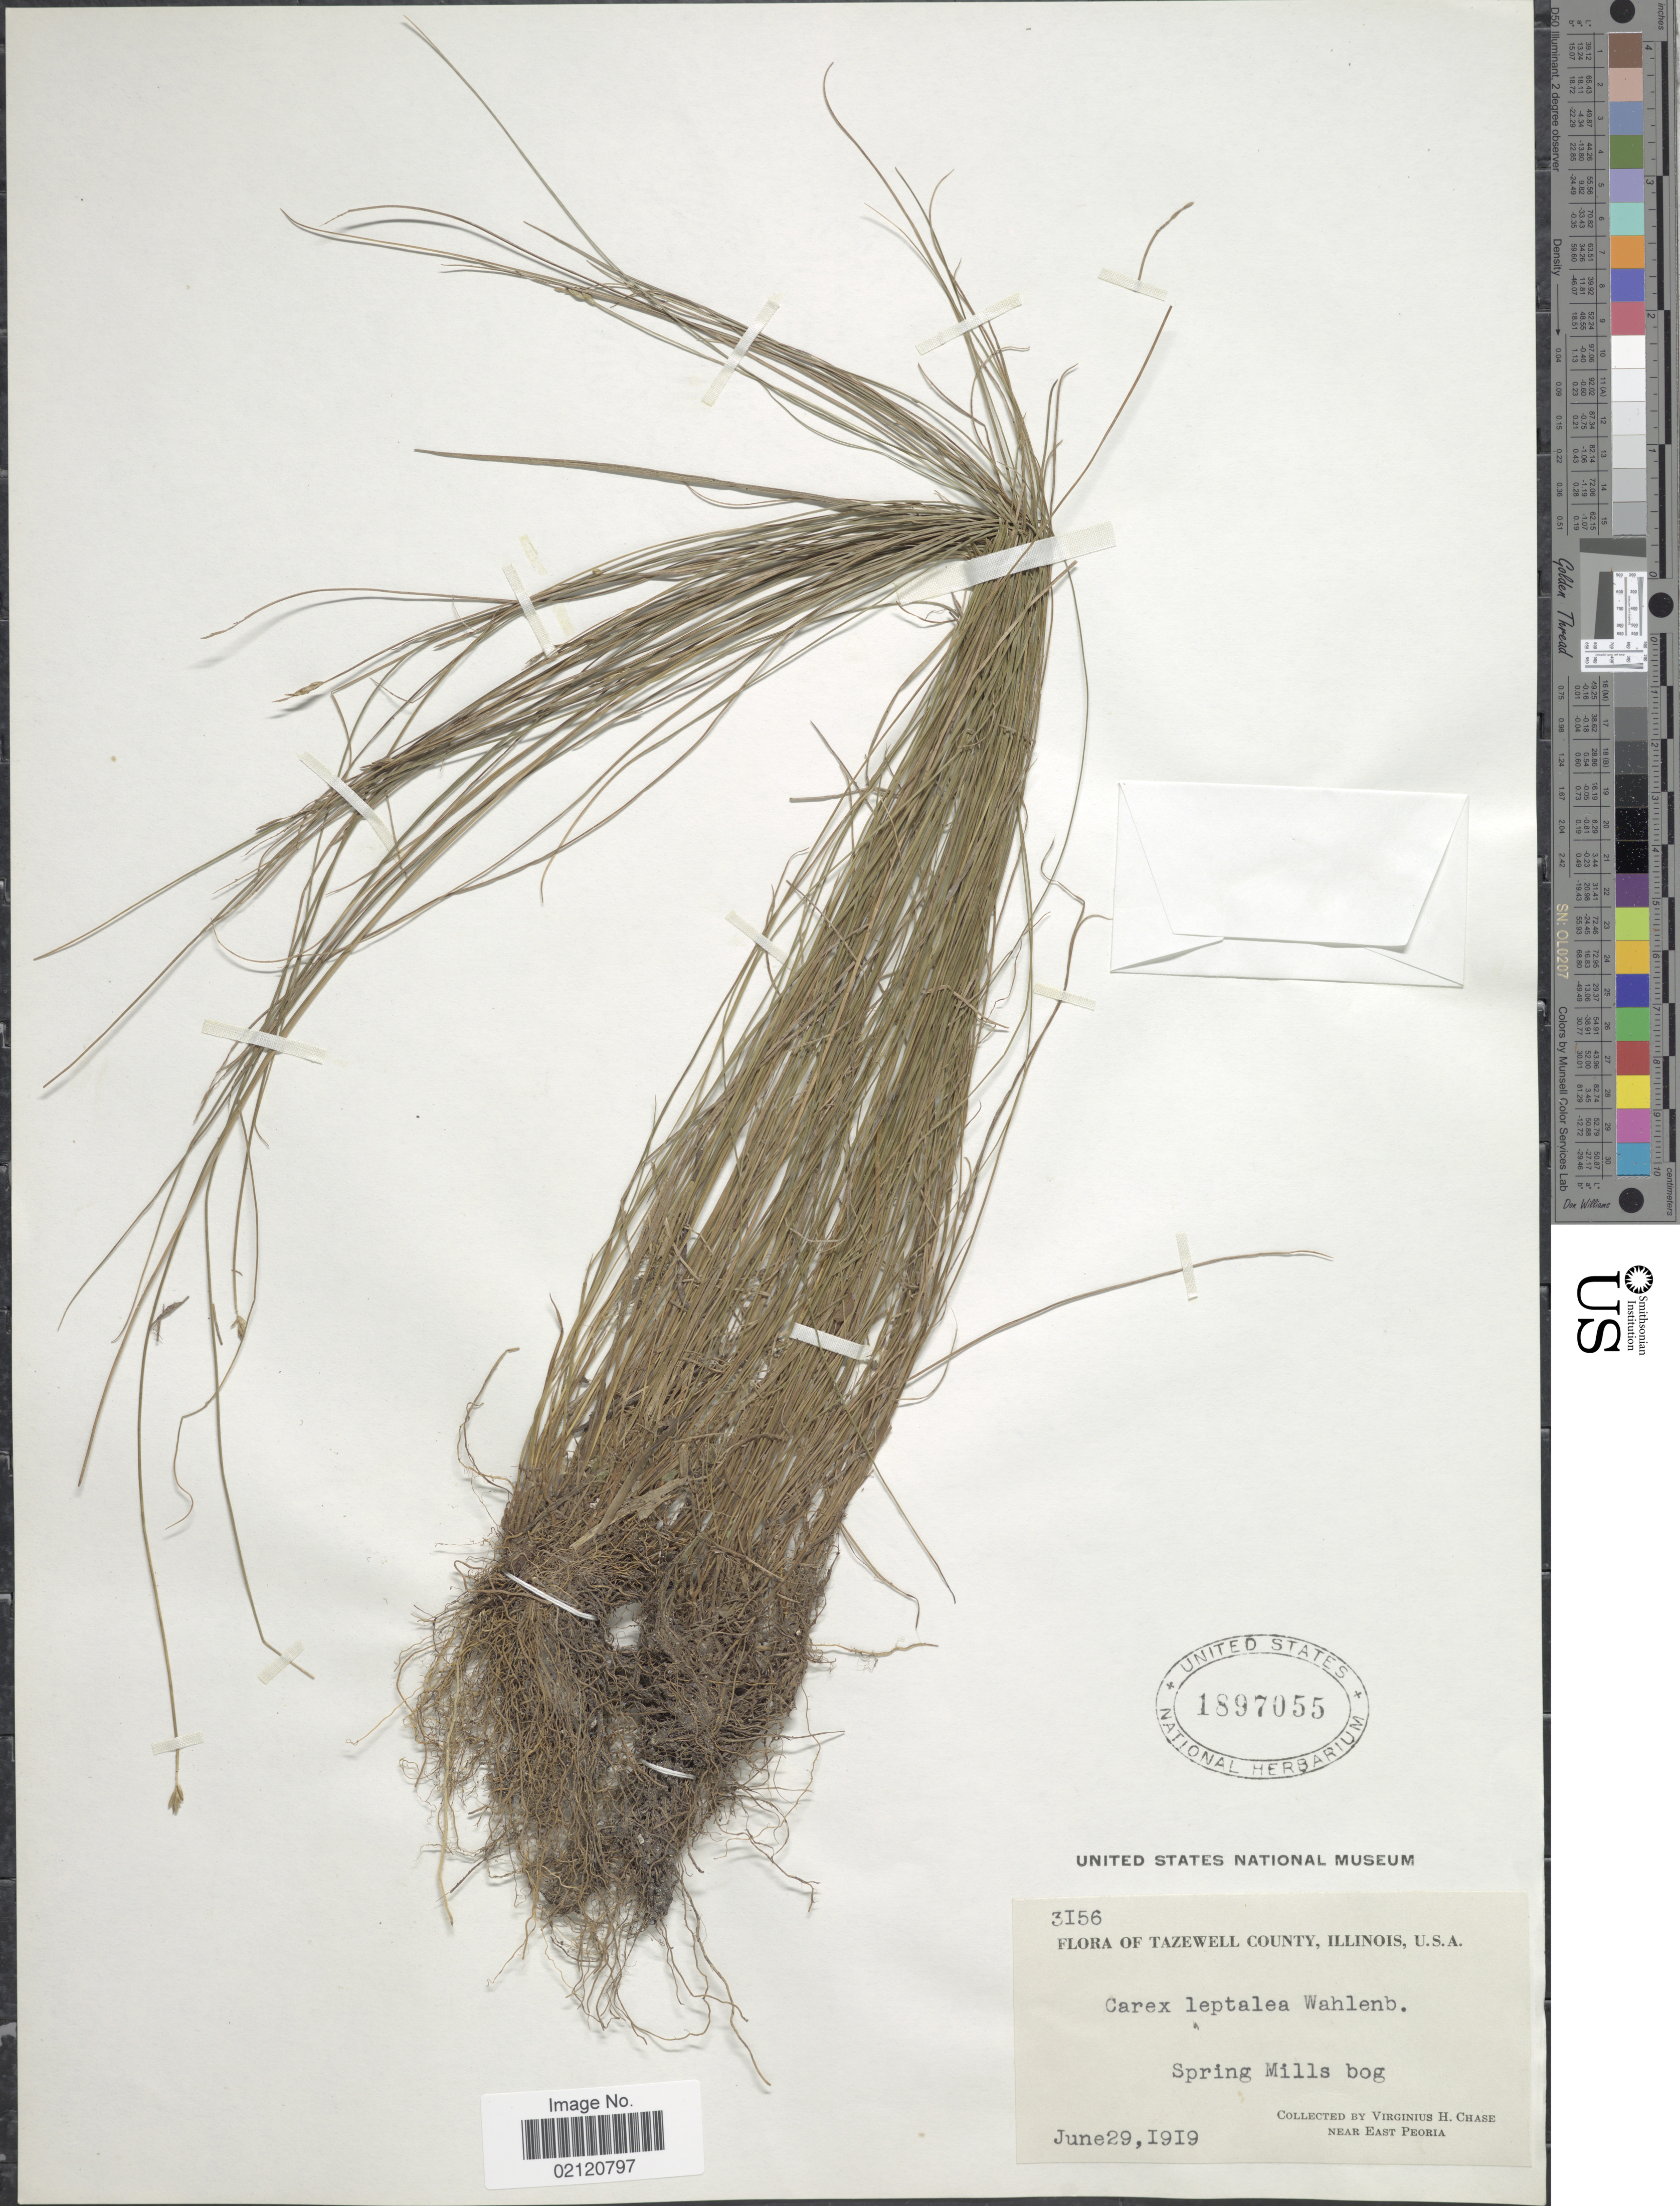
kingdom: Plantae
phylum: Tracheophyta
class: Liliopsida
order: Poales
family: Cyperaceae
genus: Carex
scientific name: Carex leptalea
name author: Wahlenb.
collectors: V. H. Chase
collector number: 3156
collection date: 1919-06-29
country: United States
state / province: Illinois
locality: Tazwell County, Spring Mill Bog, near East Peoria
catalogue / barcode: US 1897055